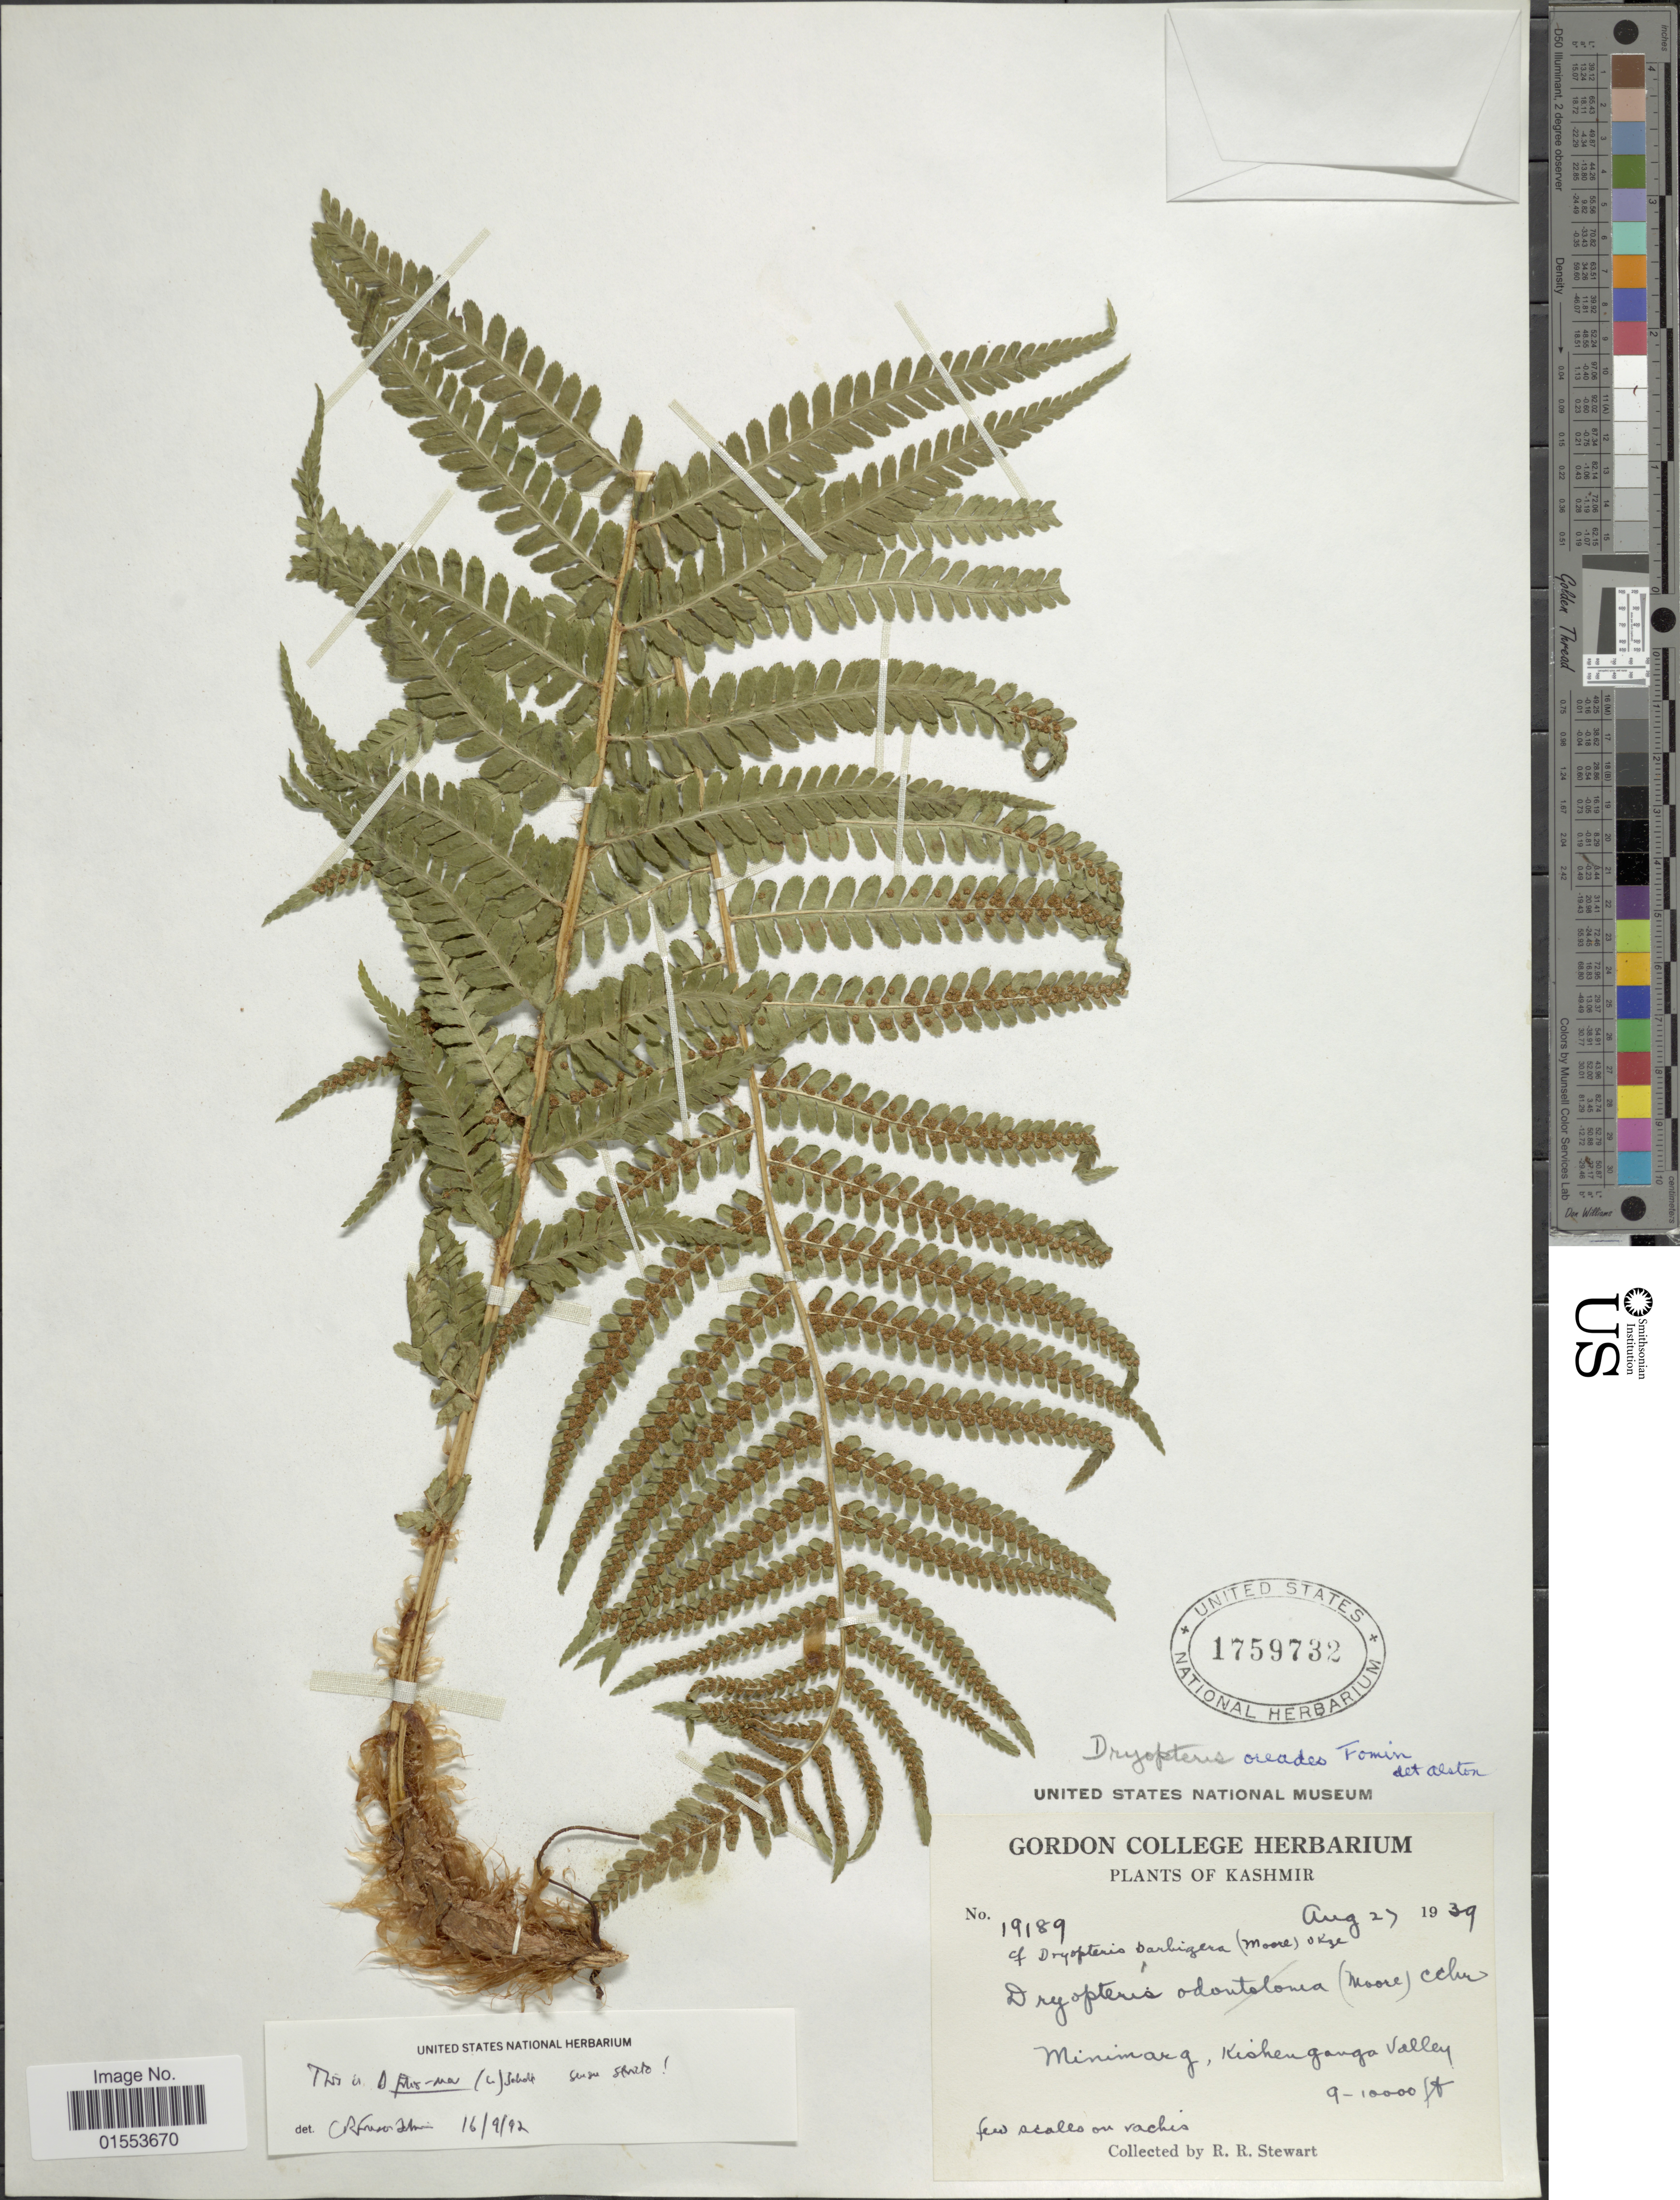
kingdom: Plantae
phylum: Tracheophyta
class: Polypodiopsida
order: Polypodiales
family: Dryopteridaceae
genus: Dryopteris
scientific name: Dryopteris barbigera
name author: (Hook.) Kuntze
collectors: R. R. Stewart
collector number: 19189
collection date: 1939-08-27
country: India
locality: Kashmit. Minimarg, Kishen ganga Valley.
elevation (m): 2743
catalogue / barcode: US 1759732